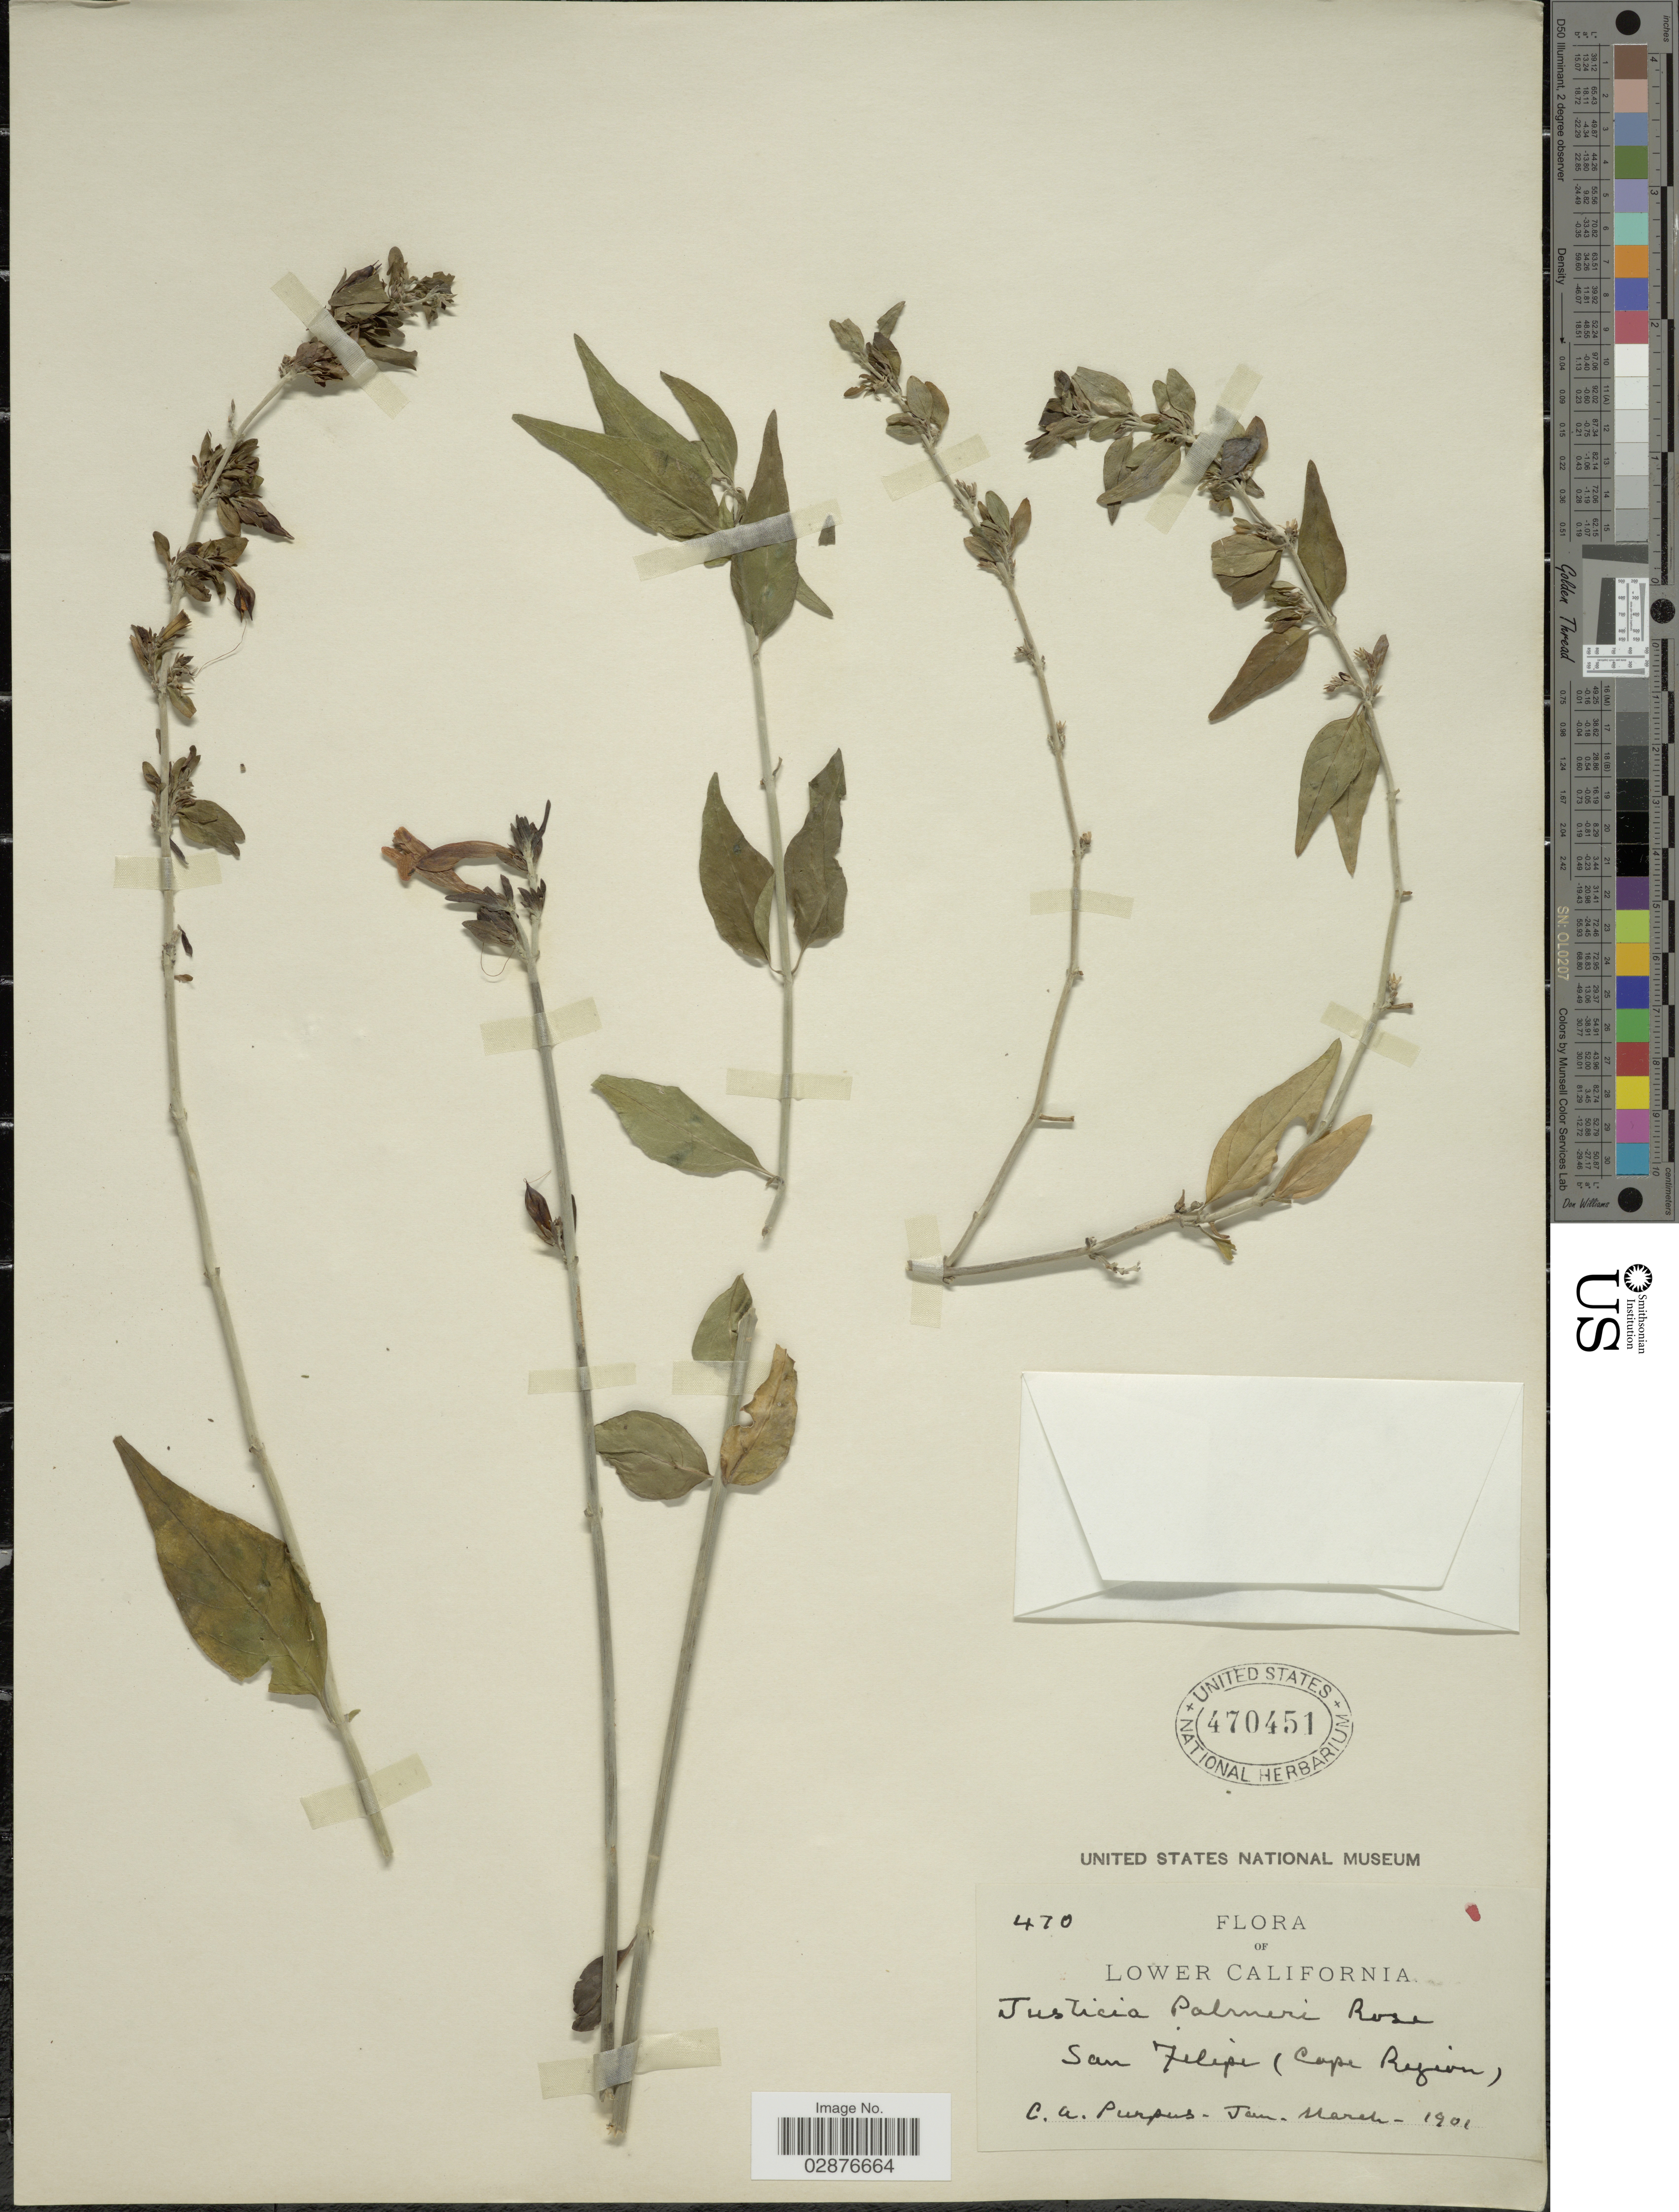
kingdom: Plantae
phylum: Tracheophyta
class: Magnoliopsida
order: Lamiales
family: Acanthaceae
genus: Justicia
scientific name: Justicia palmeri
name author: Rose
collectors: C. A. Purpus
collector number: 470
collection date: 1901-01/1901-03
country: Mexico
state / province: Baja California Sur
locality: Lower California, San Felipe (Cape Region).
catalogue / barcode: US 470451